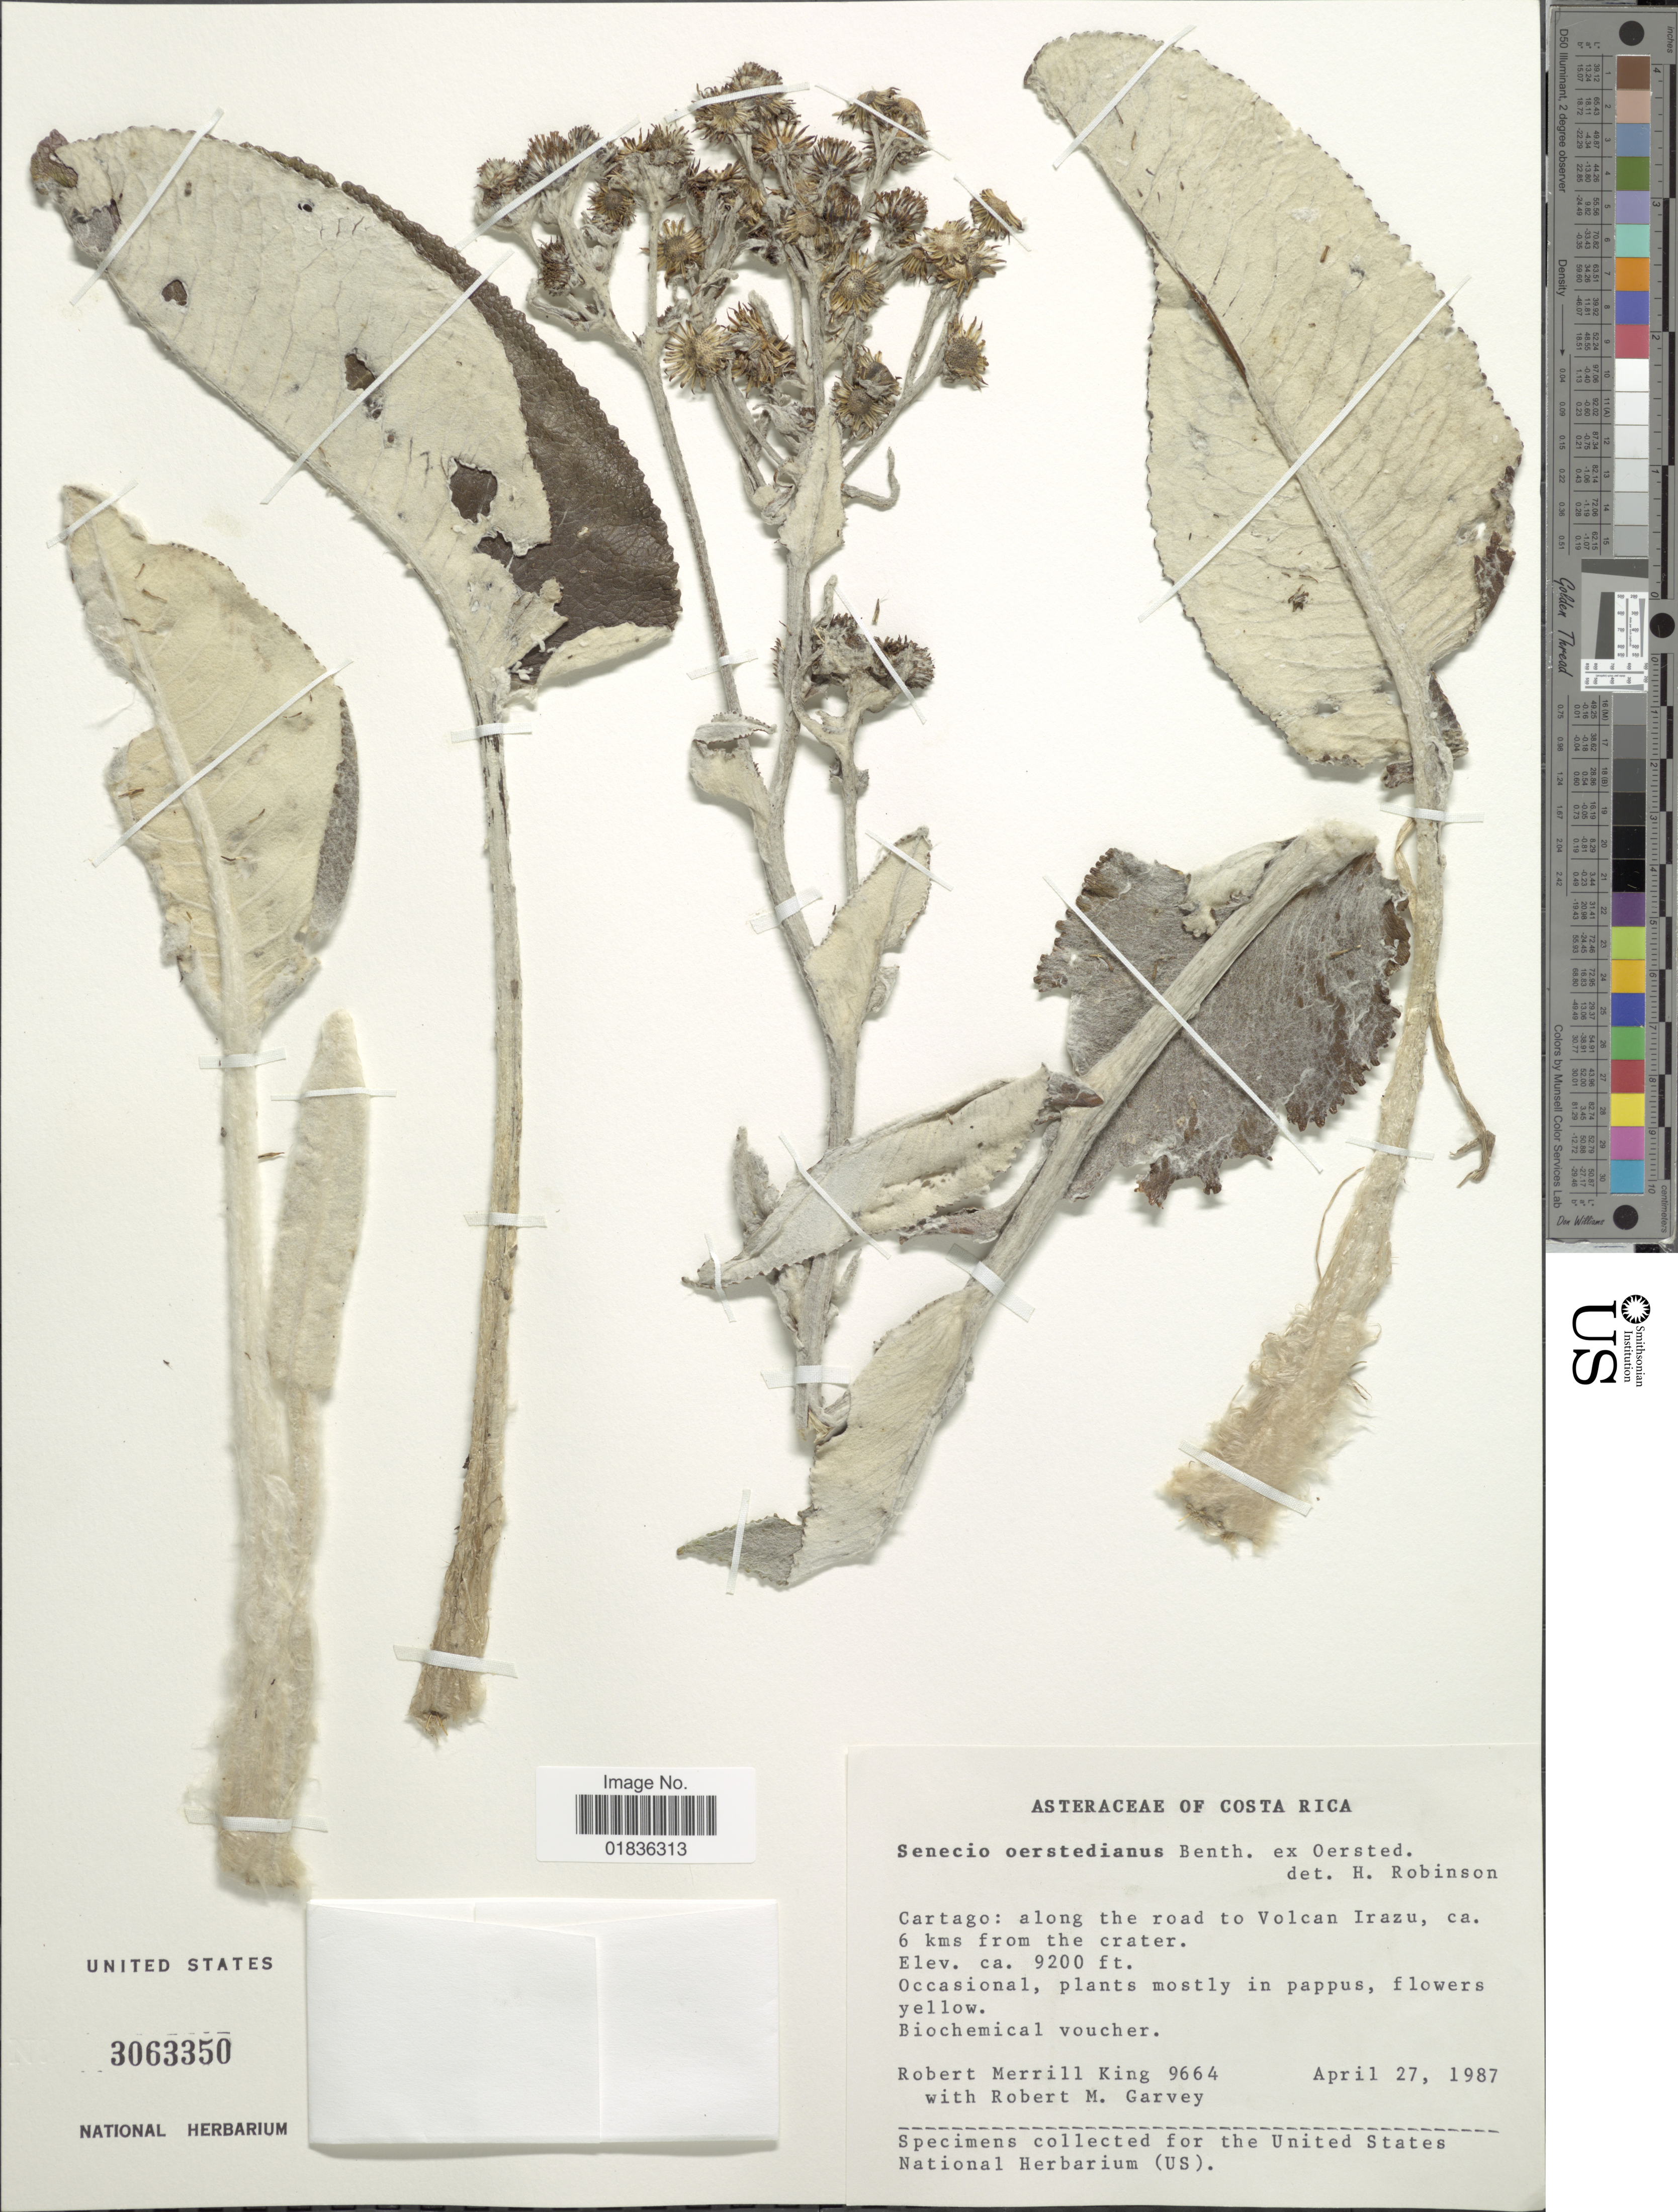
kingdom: Plantae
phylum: Tracheophyta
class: Magnoliopsida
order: Asterales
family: Asteraceae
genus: Senecio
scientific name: Senecio oerstedianus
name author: Benth.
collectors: R. M. King & R. Garvey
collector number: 9664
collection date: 1987-04-27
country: Costa Rica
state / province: Cartago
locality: Along the road to Volcan Irazu, ca. 6 kms from the crater.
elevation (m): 2804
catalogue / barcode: US 3063350